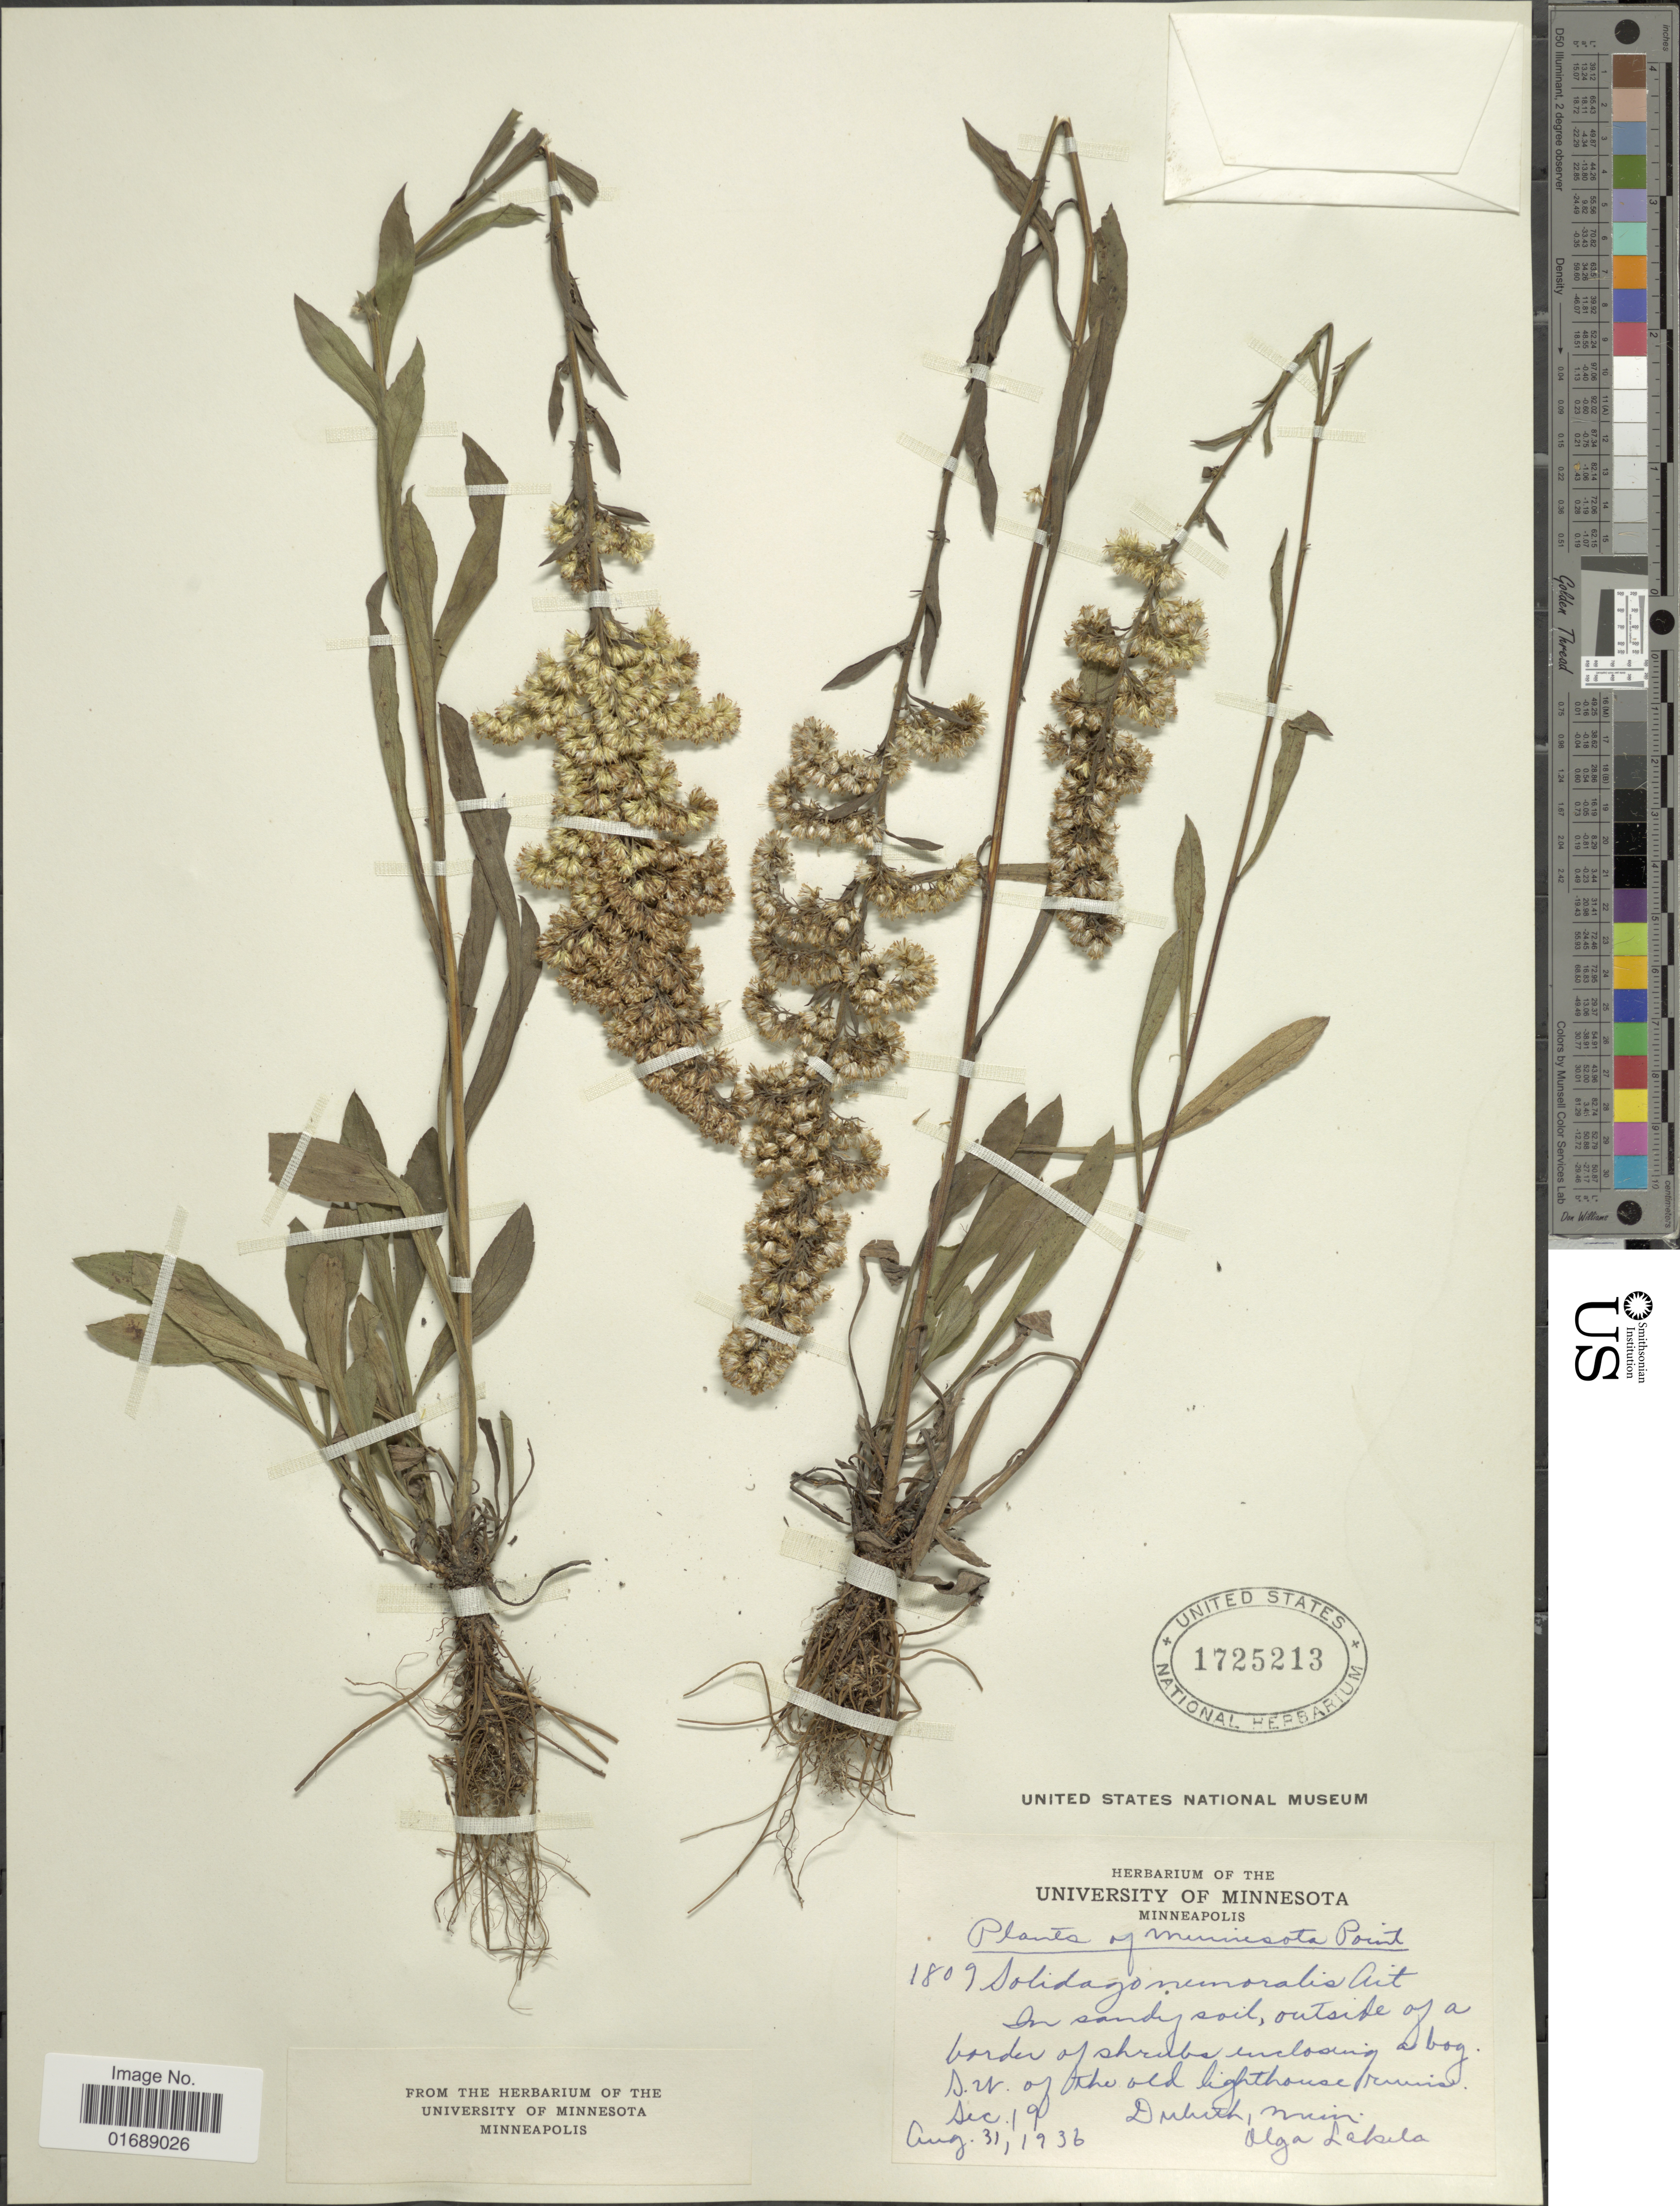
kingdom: Plantae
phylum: Tracheophyta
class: Magnoliopsida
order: Asterales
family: Asteraceae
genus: Solidago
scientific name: Solidago nemoralis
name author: Aiton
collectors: O. K. Lakela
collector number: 1809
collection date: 1936-08-31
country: United States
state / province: Minnesota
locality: S.W. of the old Lighthouse Ruins, Duluth, Minn.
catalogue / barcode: US 1725213